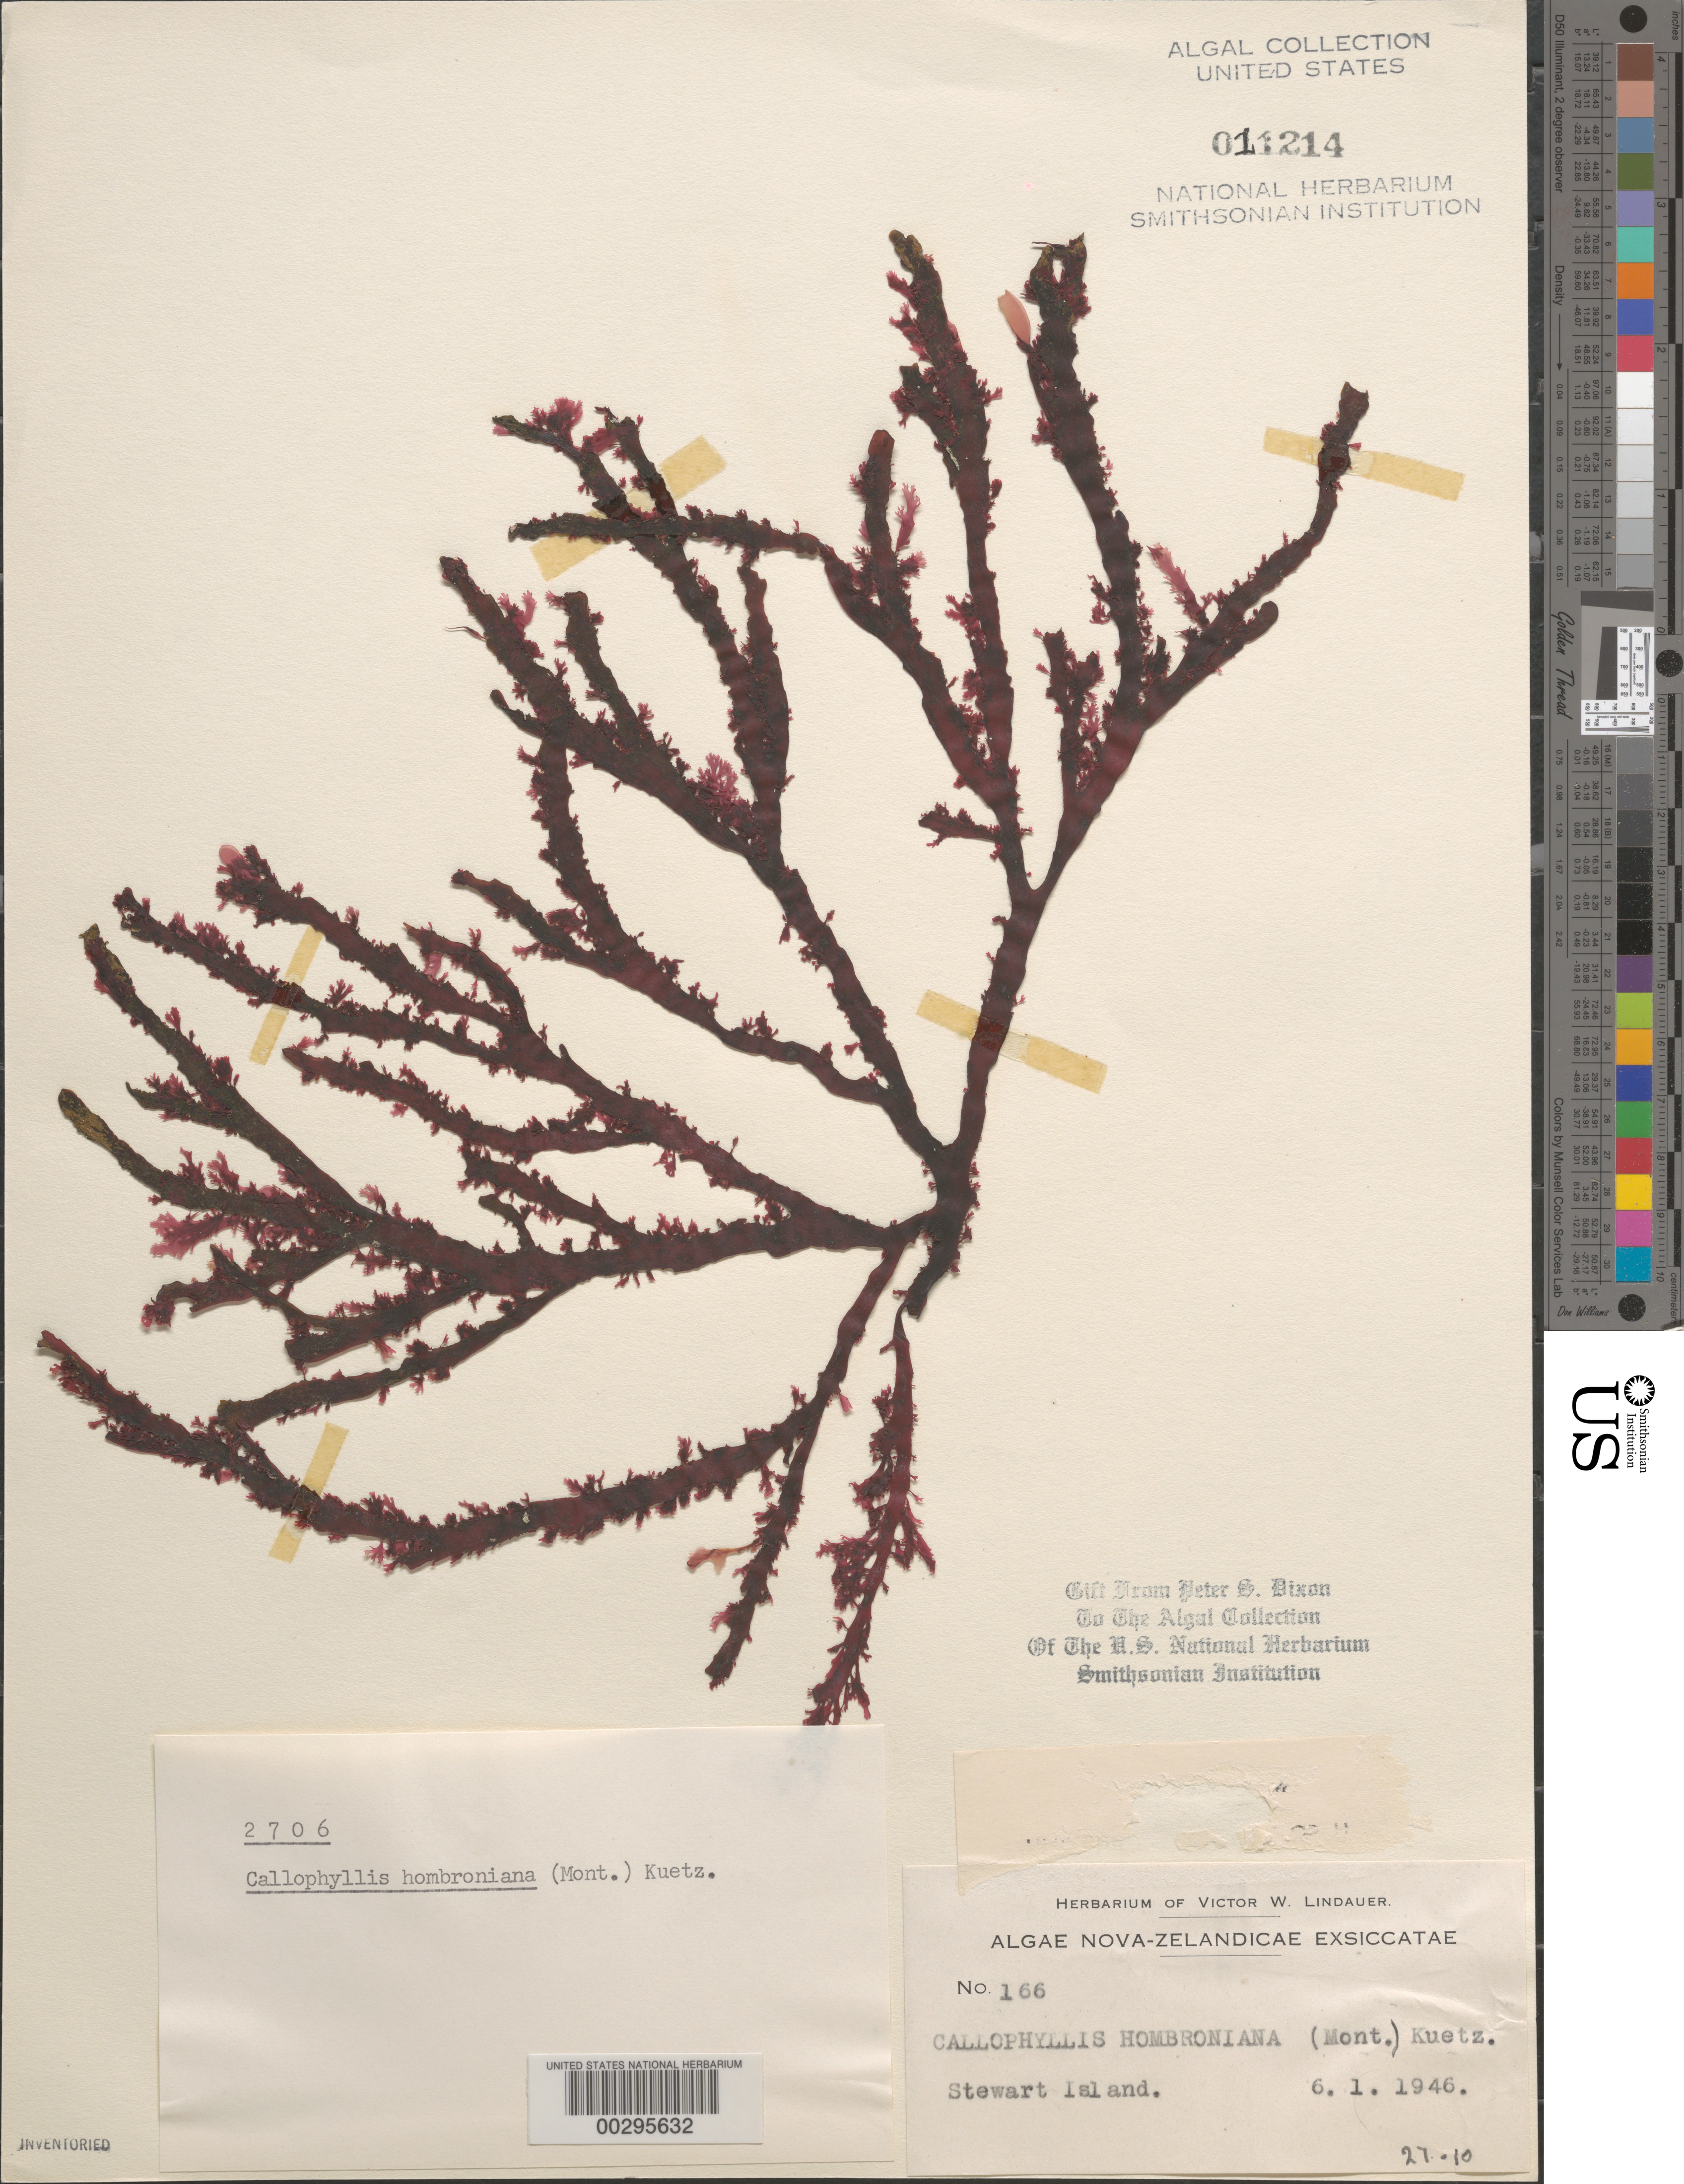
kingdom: Plantae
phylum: Rhodophyta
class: Florideophyceae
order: Gigartinales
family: Kallymeniaceae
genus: Blastophyllis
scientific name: Blastophyllis hombroniana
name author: (Mont.) D'Archino & W.A. Nelson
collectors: V. Lindauer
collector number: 166 & PSD 2706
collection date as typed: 06 Jan 1946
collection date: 1946-01-06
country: New Zealand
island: Stewart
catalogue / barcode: US 11214